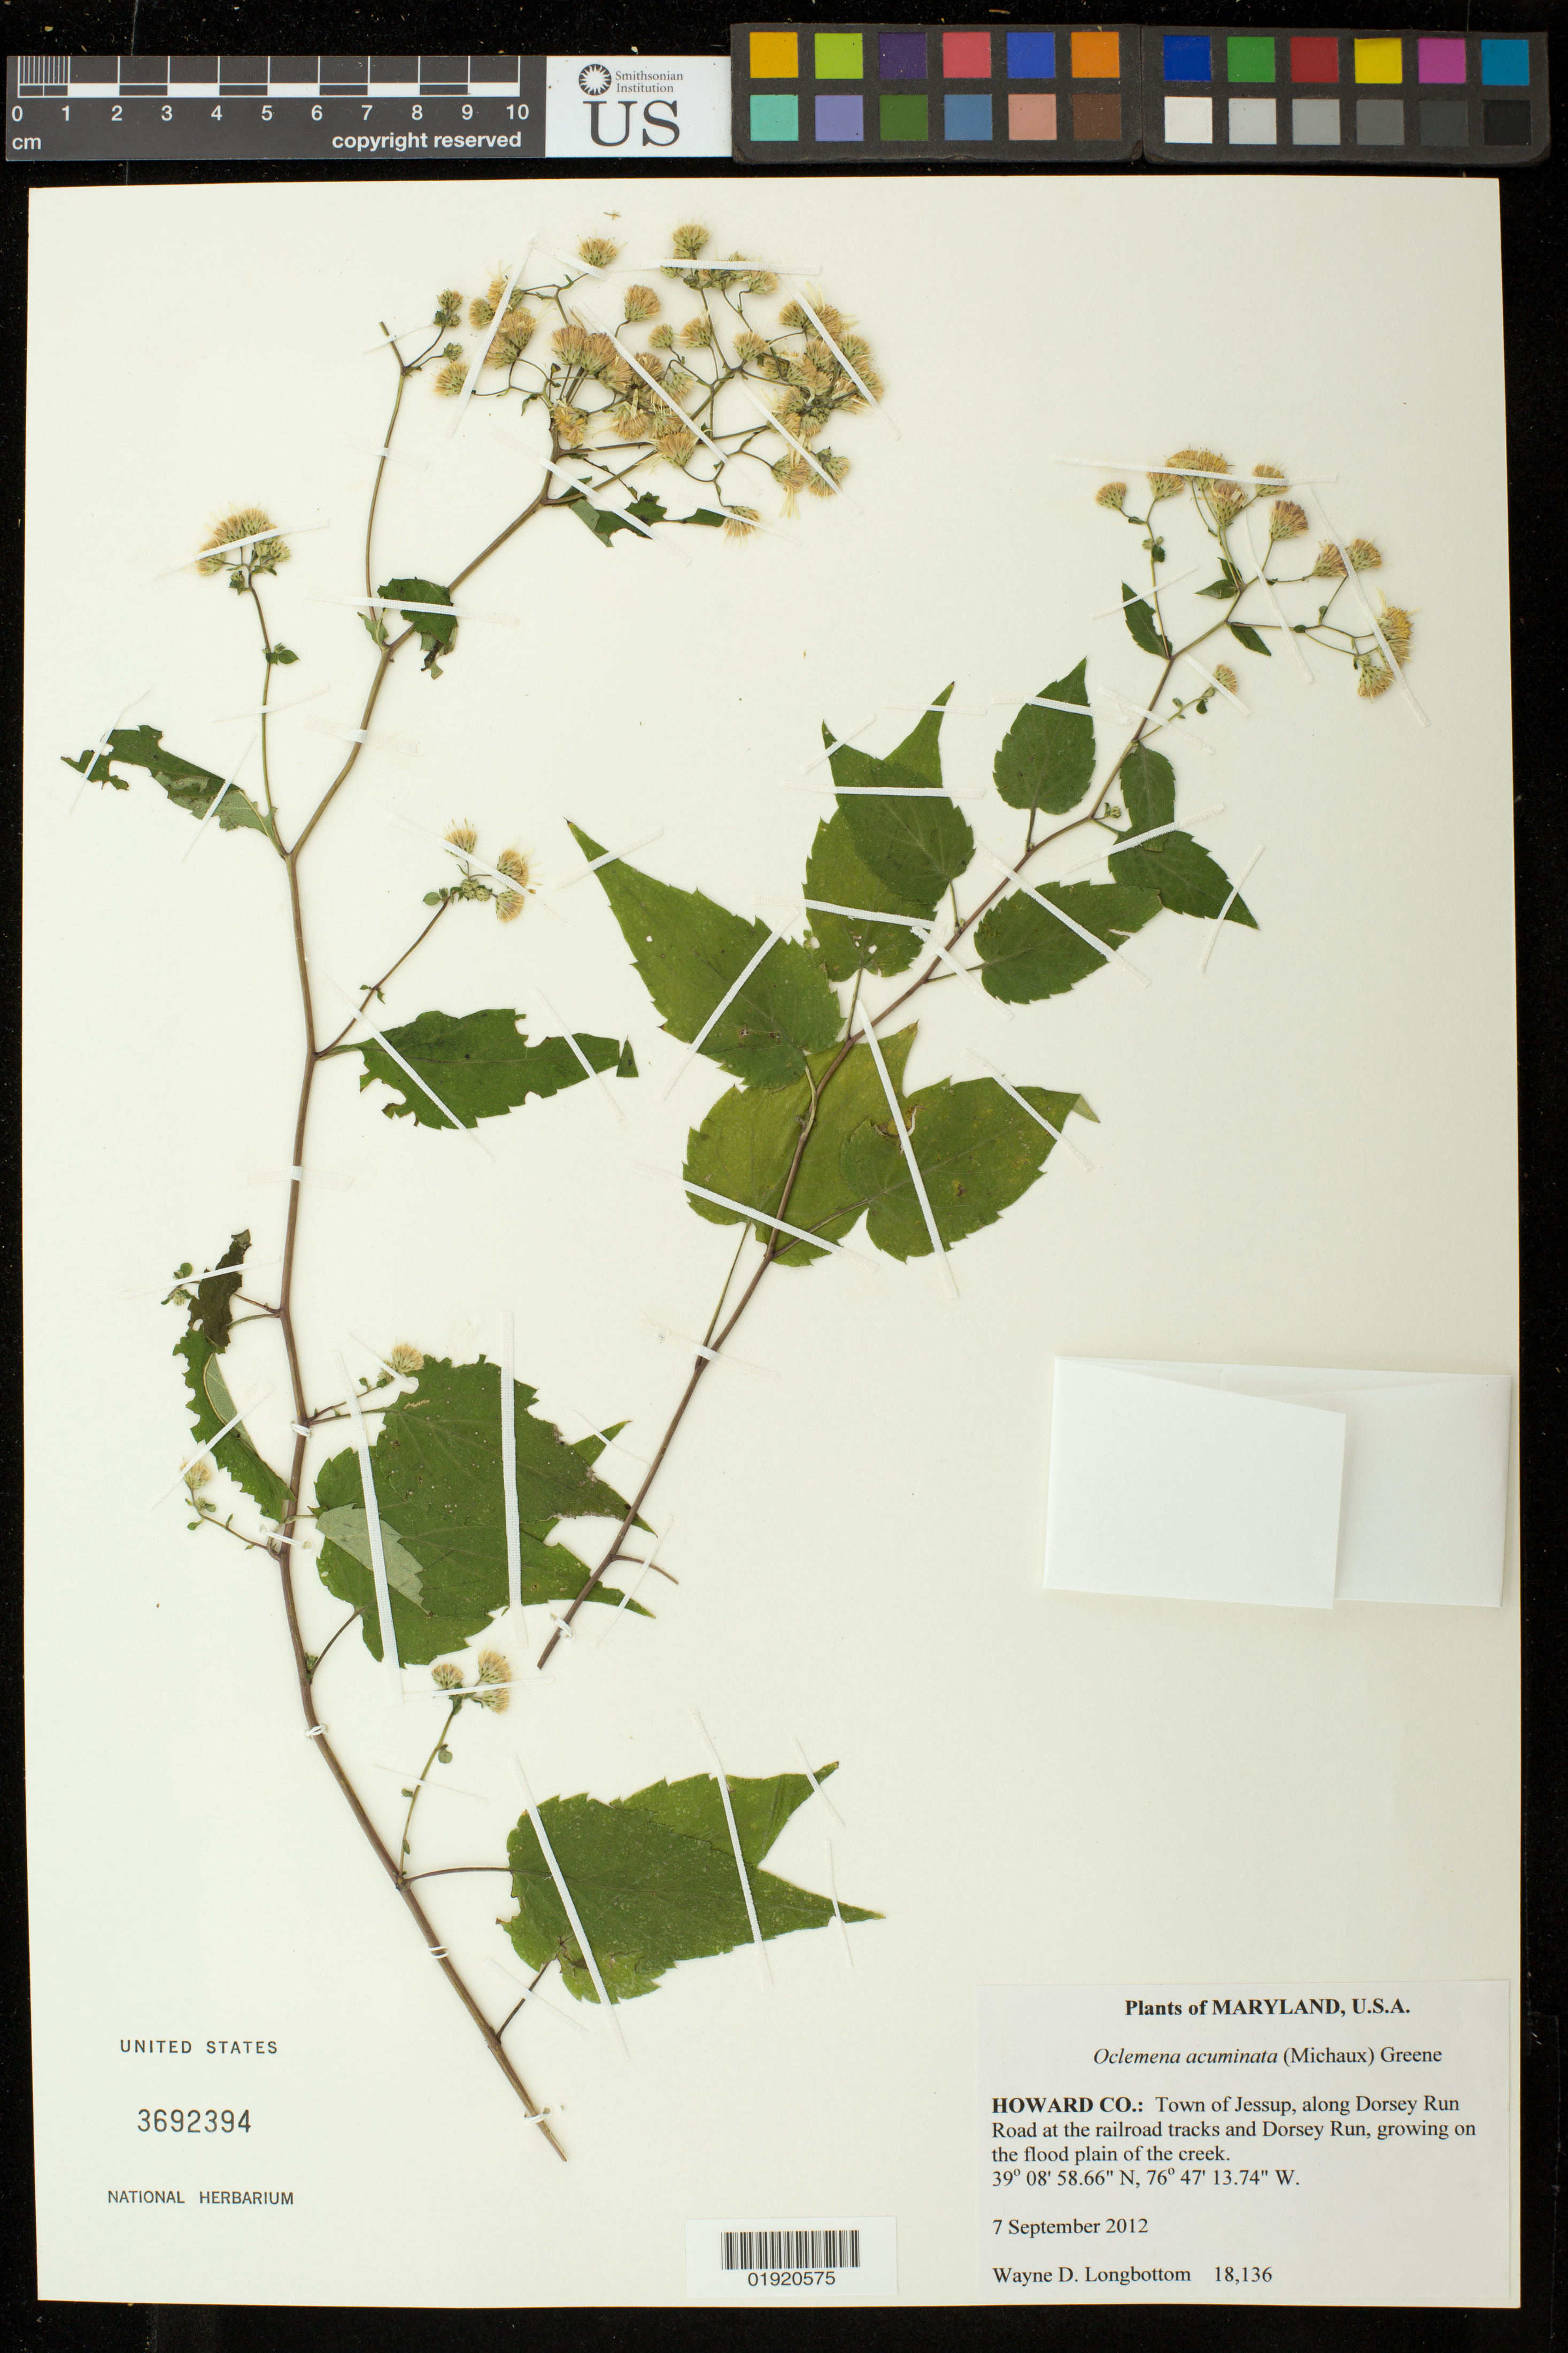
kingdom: Plantae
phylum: Tracheophyta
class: Magnoliopsida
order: Asterales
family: Asteraceae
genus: Oclemena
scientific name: Oclemena acuminata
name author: (Michx.) Greene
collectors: W. D. Longbottom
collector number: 18136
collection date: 2012-09-07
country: United States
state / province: Maryland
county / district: Howard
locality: Maryland. Howard Co.: Town of Jessup.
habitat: Along Dorsey Run Road at the railroad tracks and Dorsey Run, growing on the flood plain of the creek.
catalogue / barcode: US 3692394